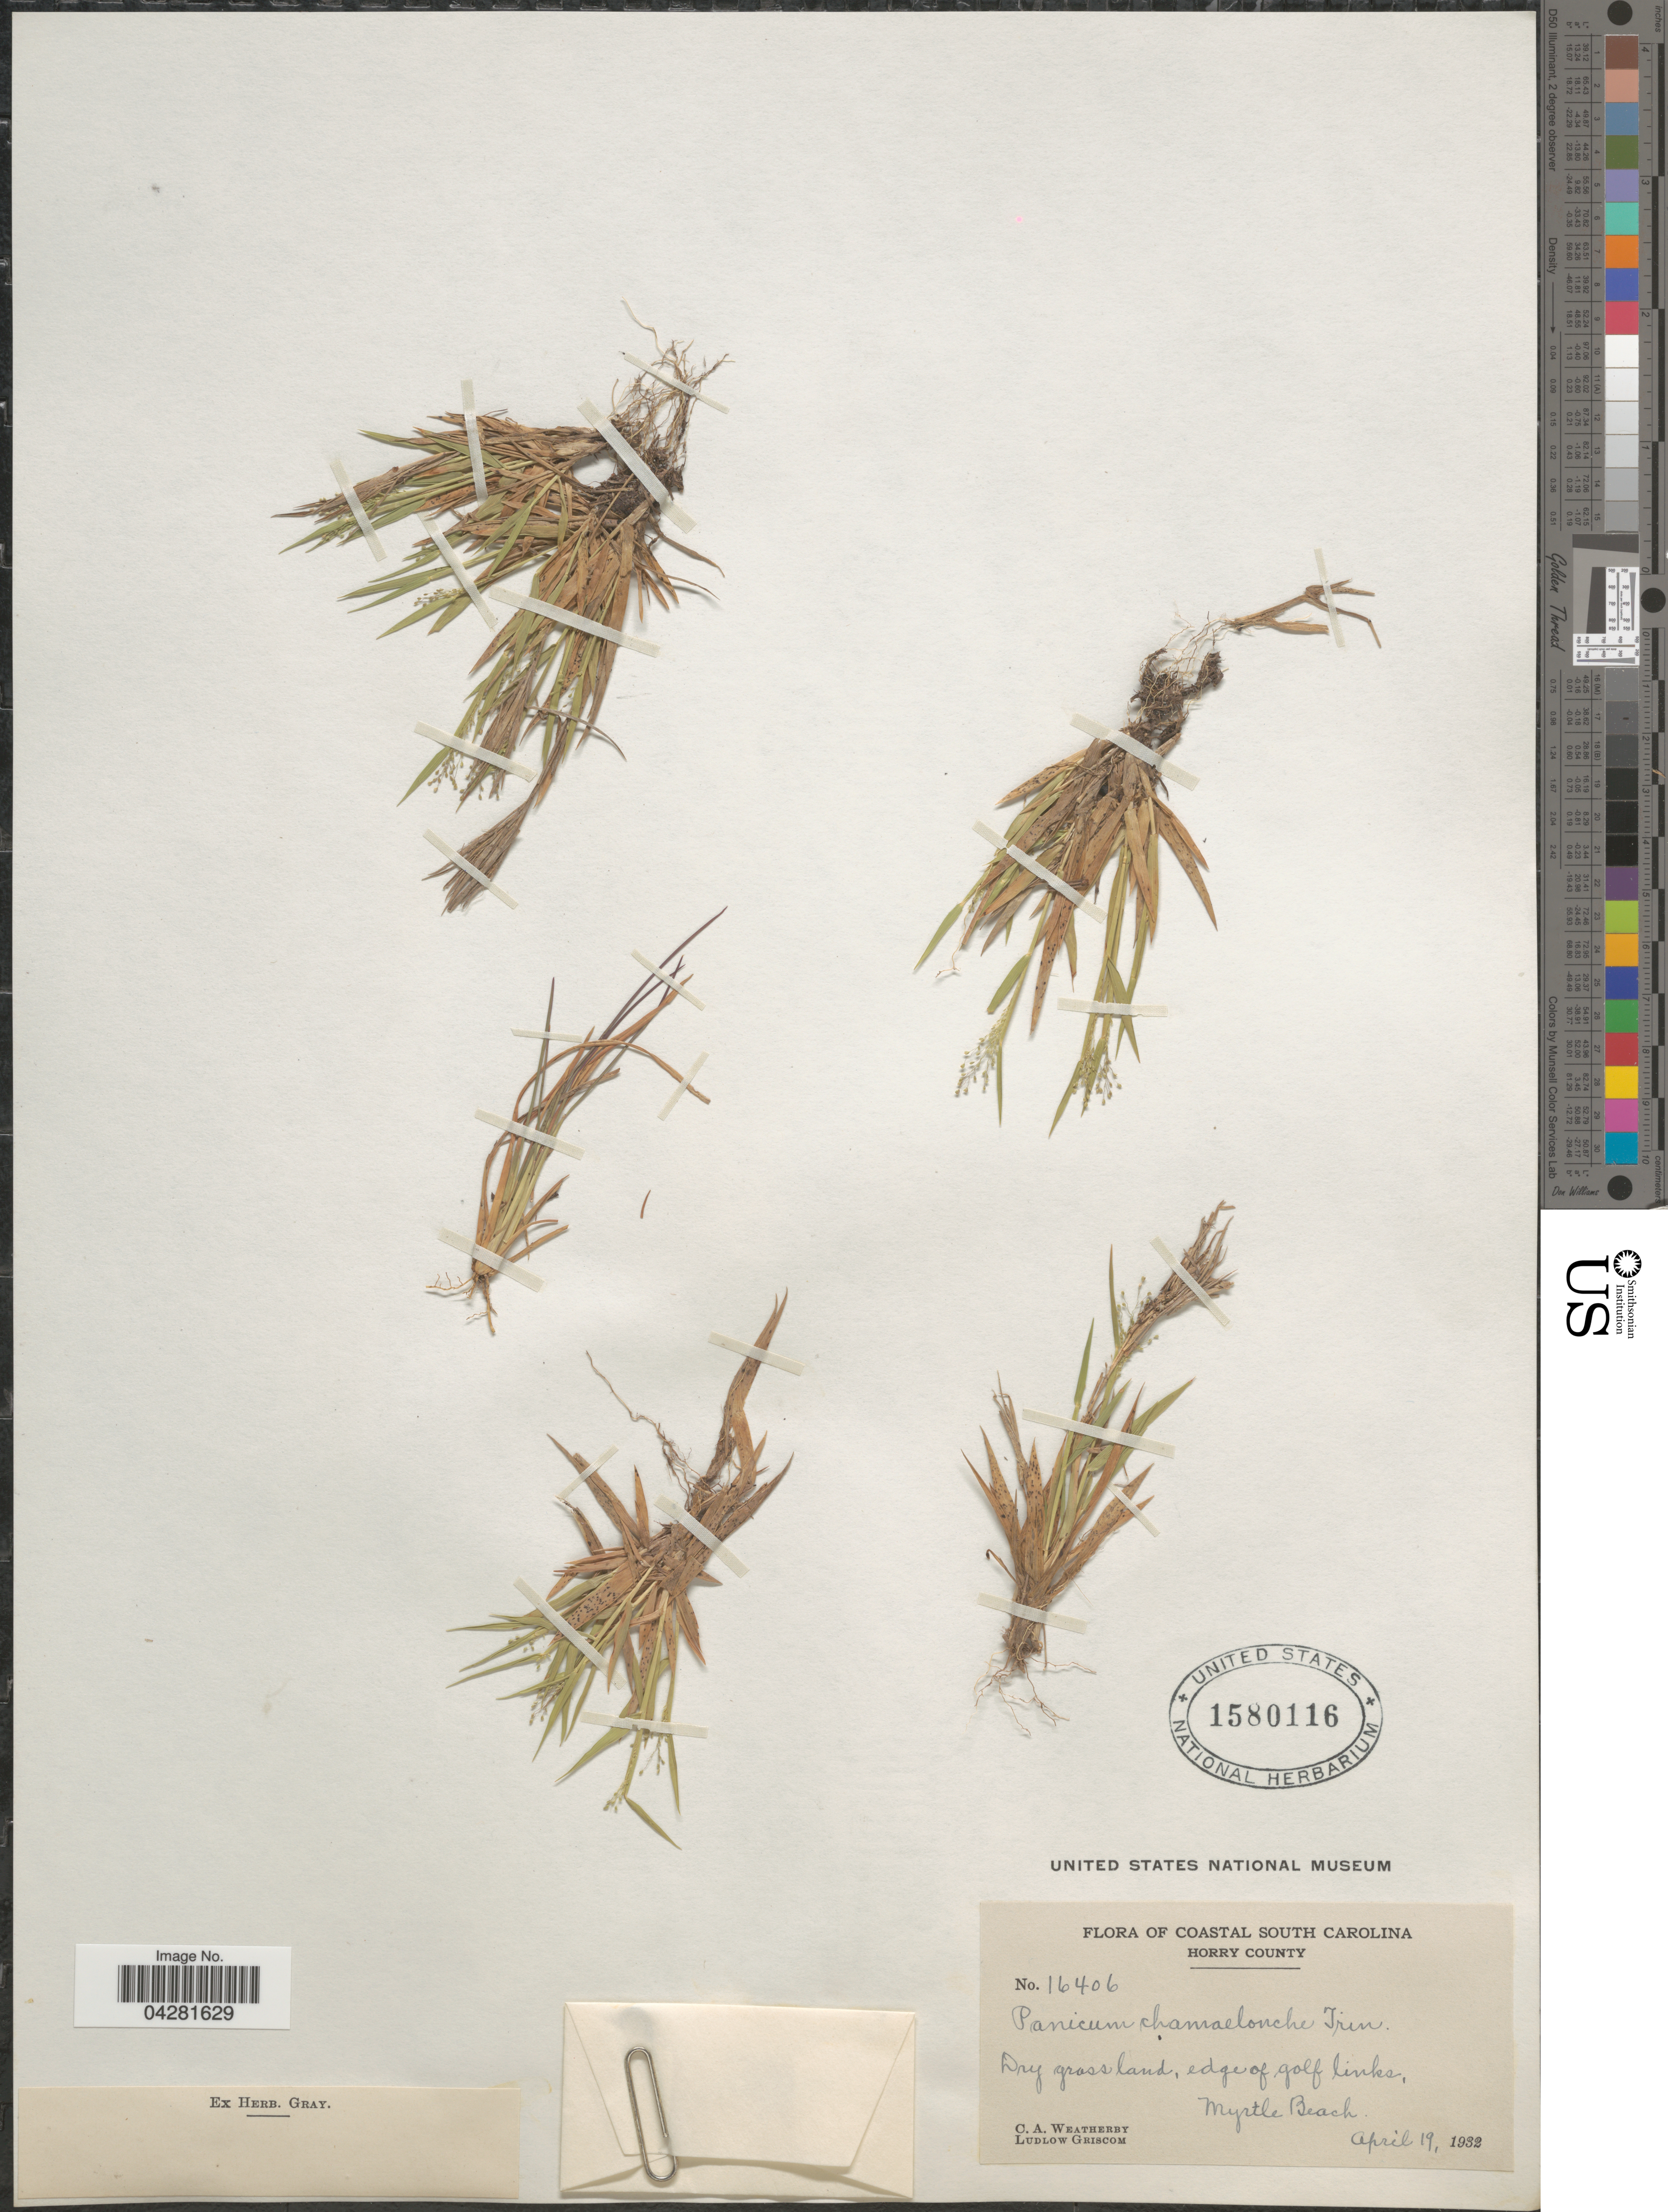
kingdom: Plantae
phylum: Tracheophyta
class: Liliopsida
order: Poales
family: Poaceae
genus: Dichanthelium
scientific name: Dichanthelium ensifolium var. ensifolium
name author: (Baldwin ex Elliot) Gould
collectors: C. A. Weatherby & L. Griscom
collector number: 16406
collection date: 1932-04-19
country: United States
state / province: South Carolina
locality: Coastal South Carolina. Horry County. Dry grassland, edge of golf links, Myrtle Beach.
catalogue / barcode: US 1580116